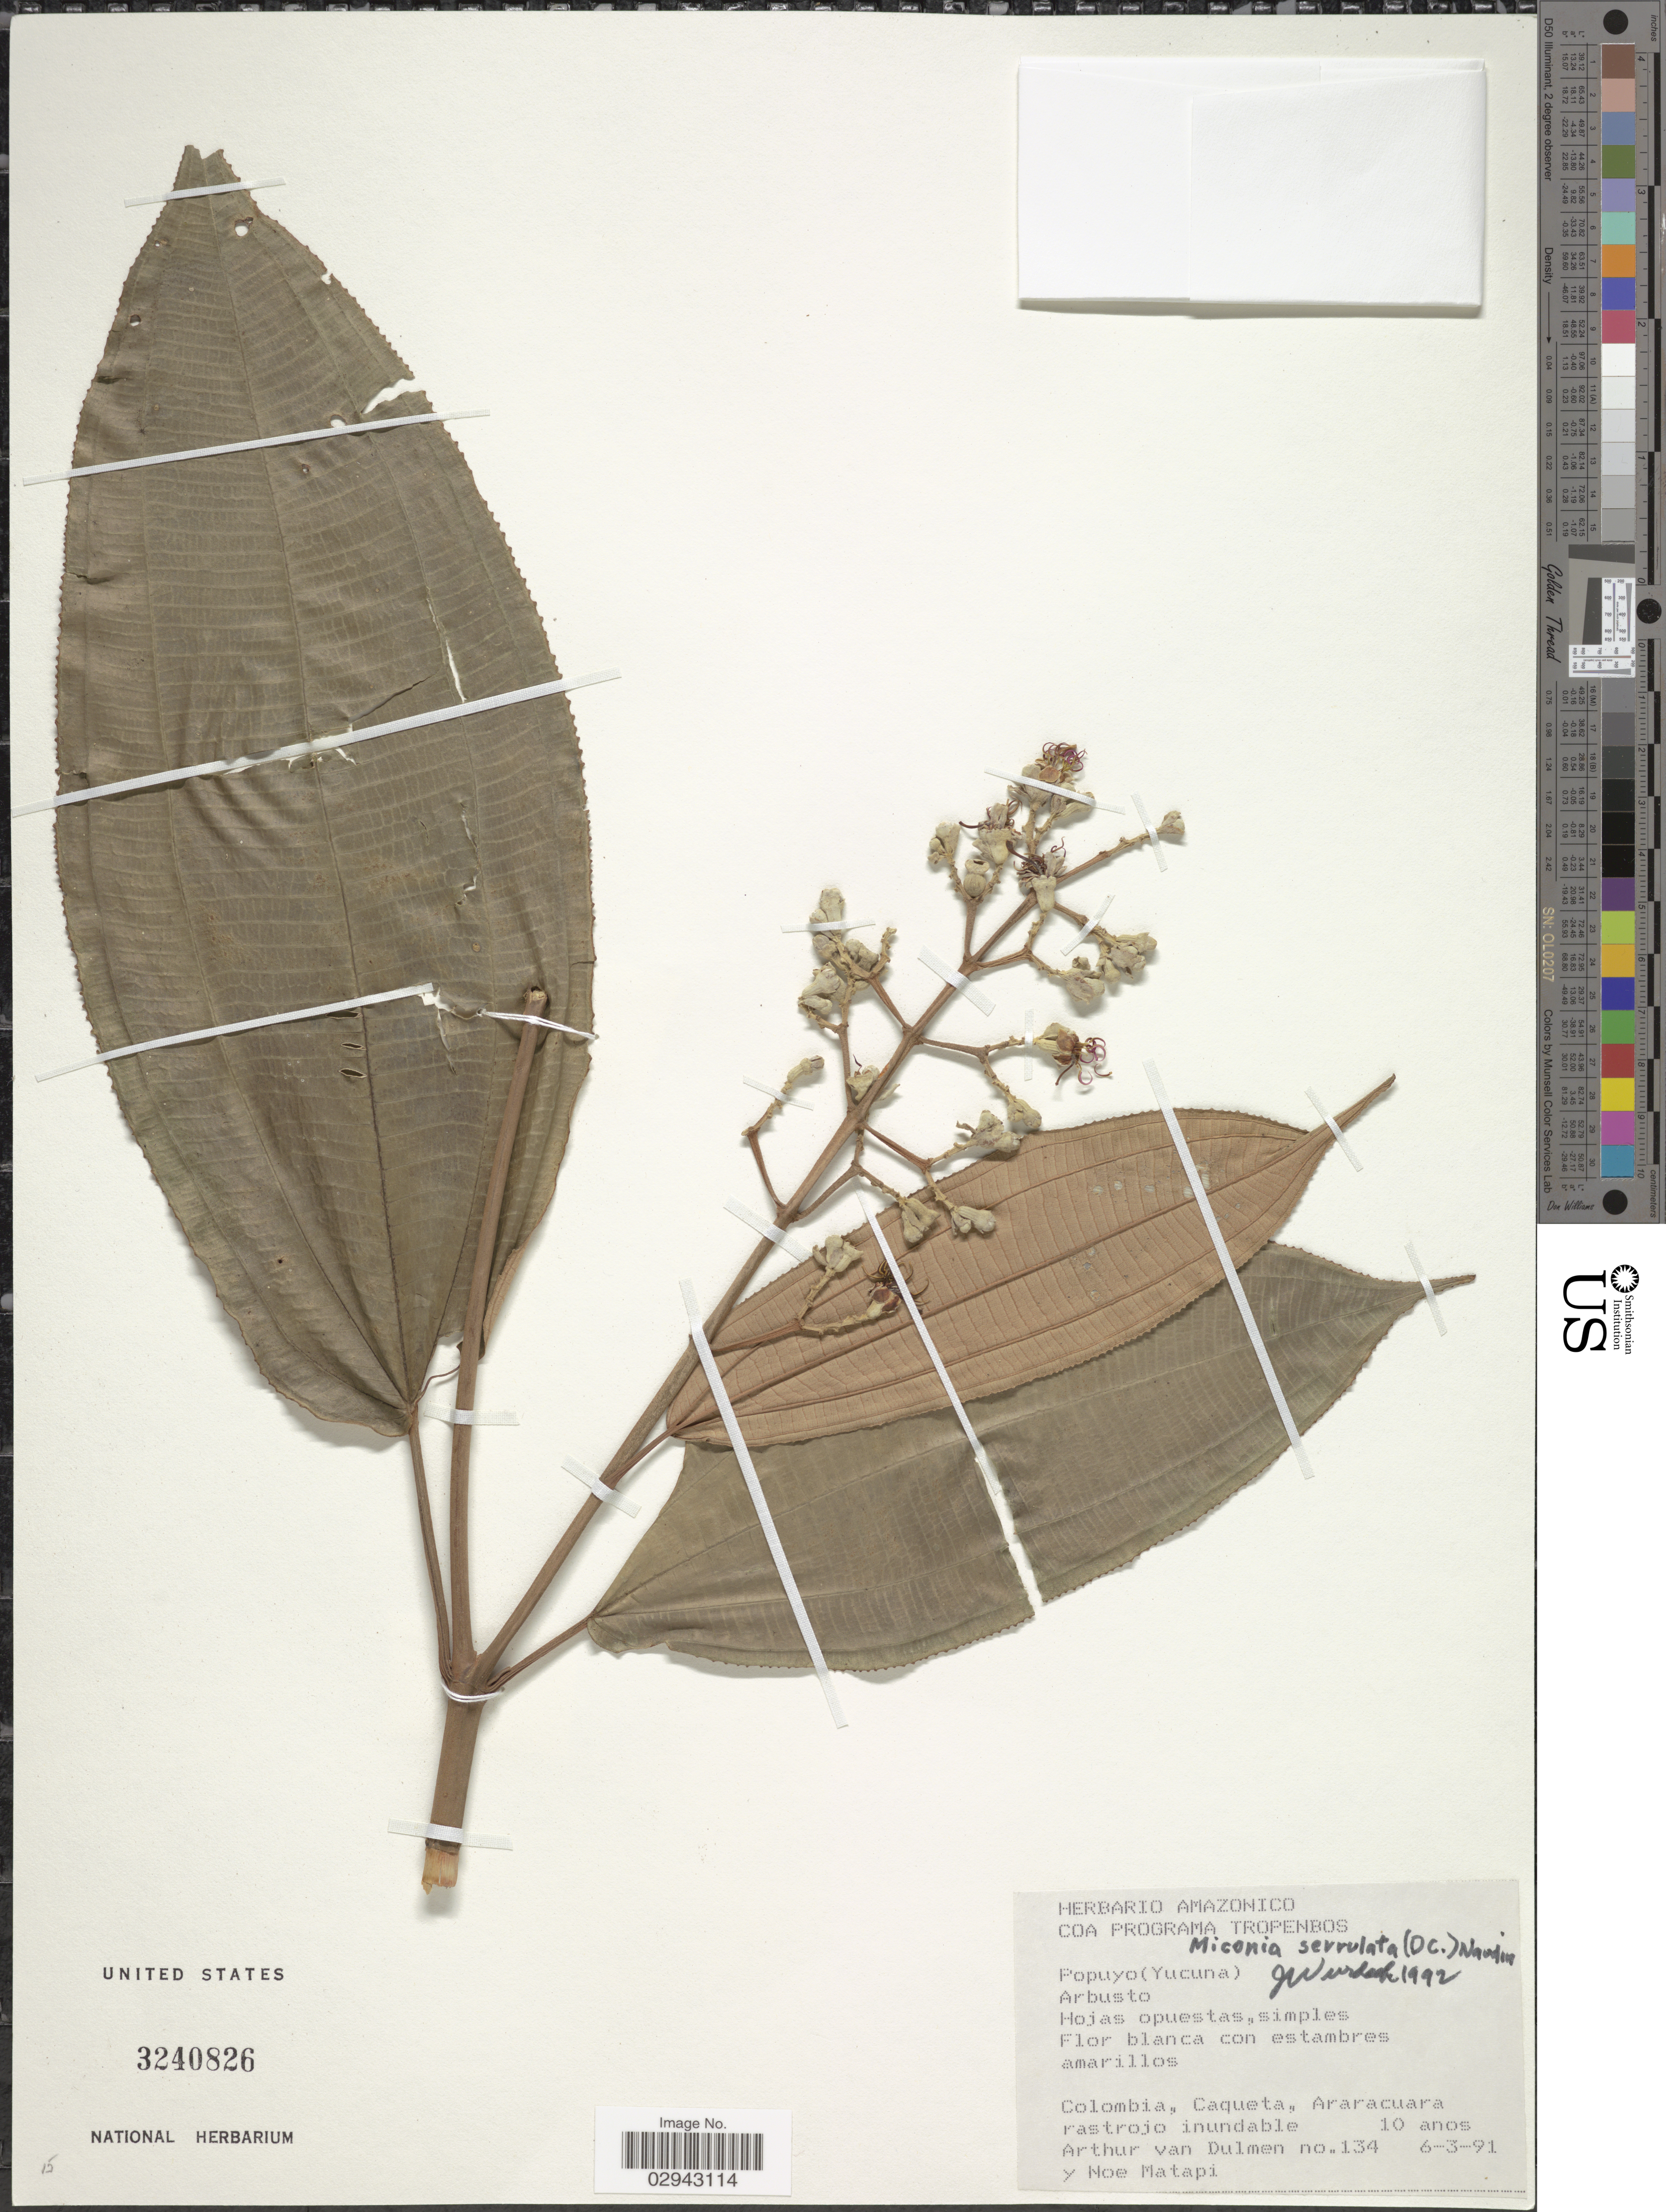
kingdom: Plantae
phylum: Tracheophyta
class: Magnoliopsida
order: Myrtales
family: Melastomataceae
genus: Miconia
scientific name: Miconia serrulata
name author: (DC.) Naudin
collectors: A. Dulmen & N. Matapi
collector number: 134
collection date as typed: Transcribed d/m/y: 6/3/91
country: Colombia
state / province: Caquetá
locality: Araracuara.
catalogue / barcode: US 3240826